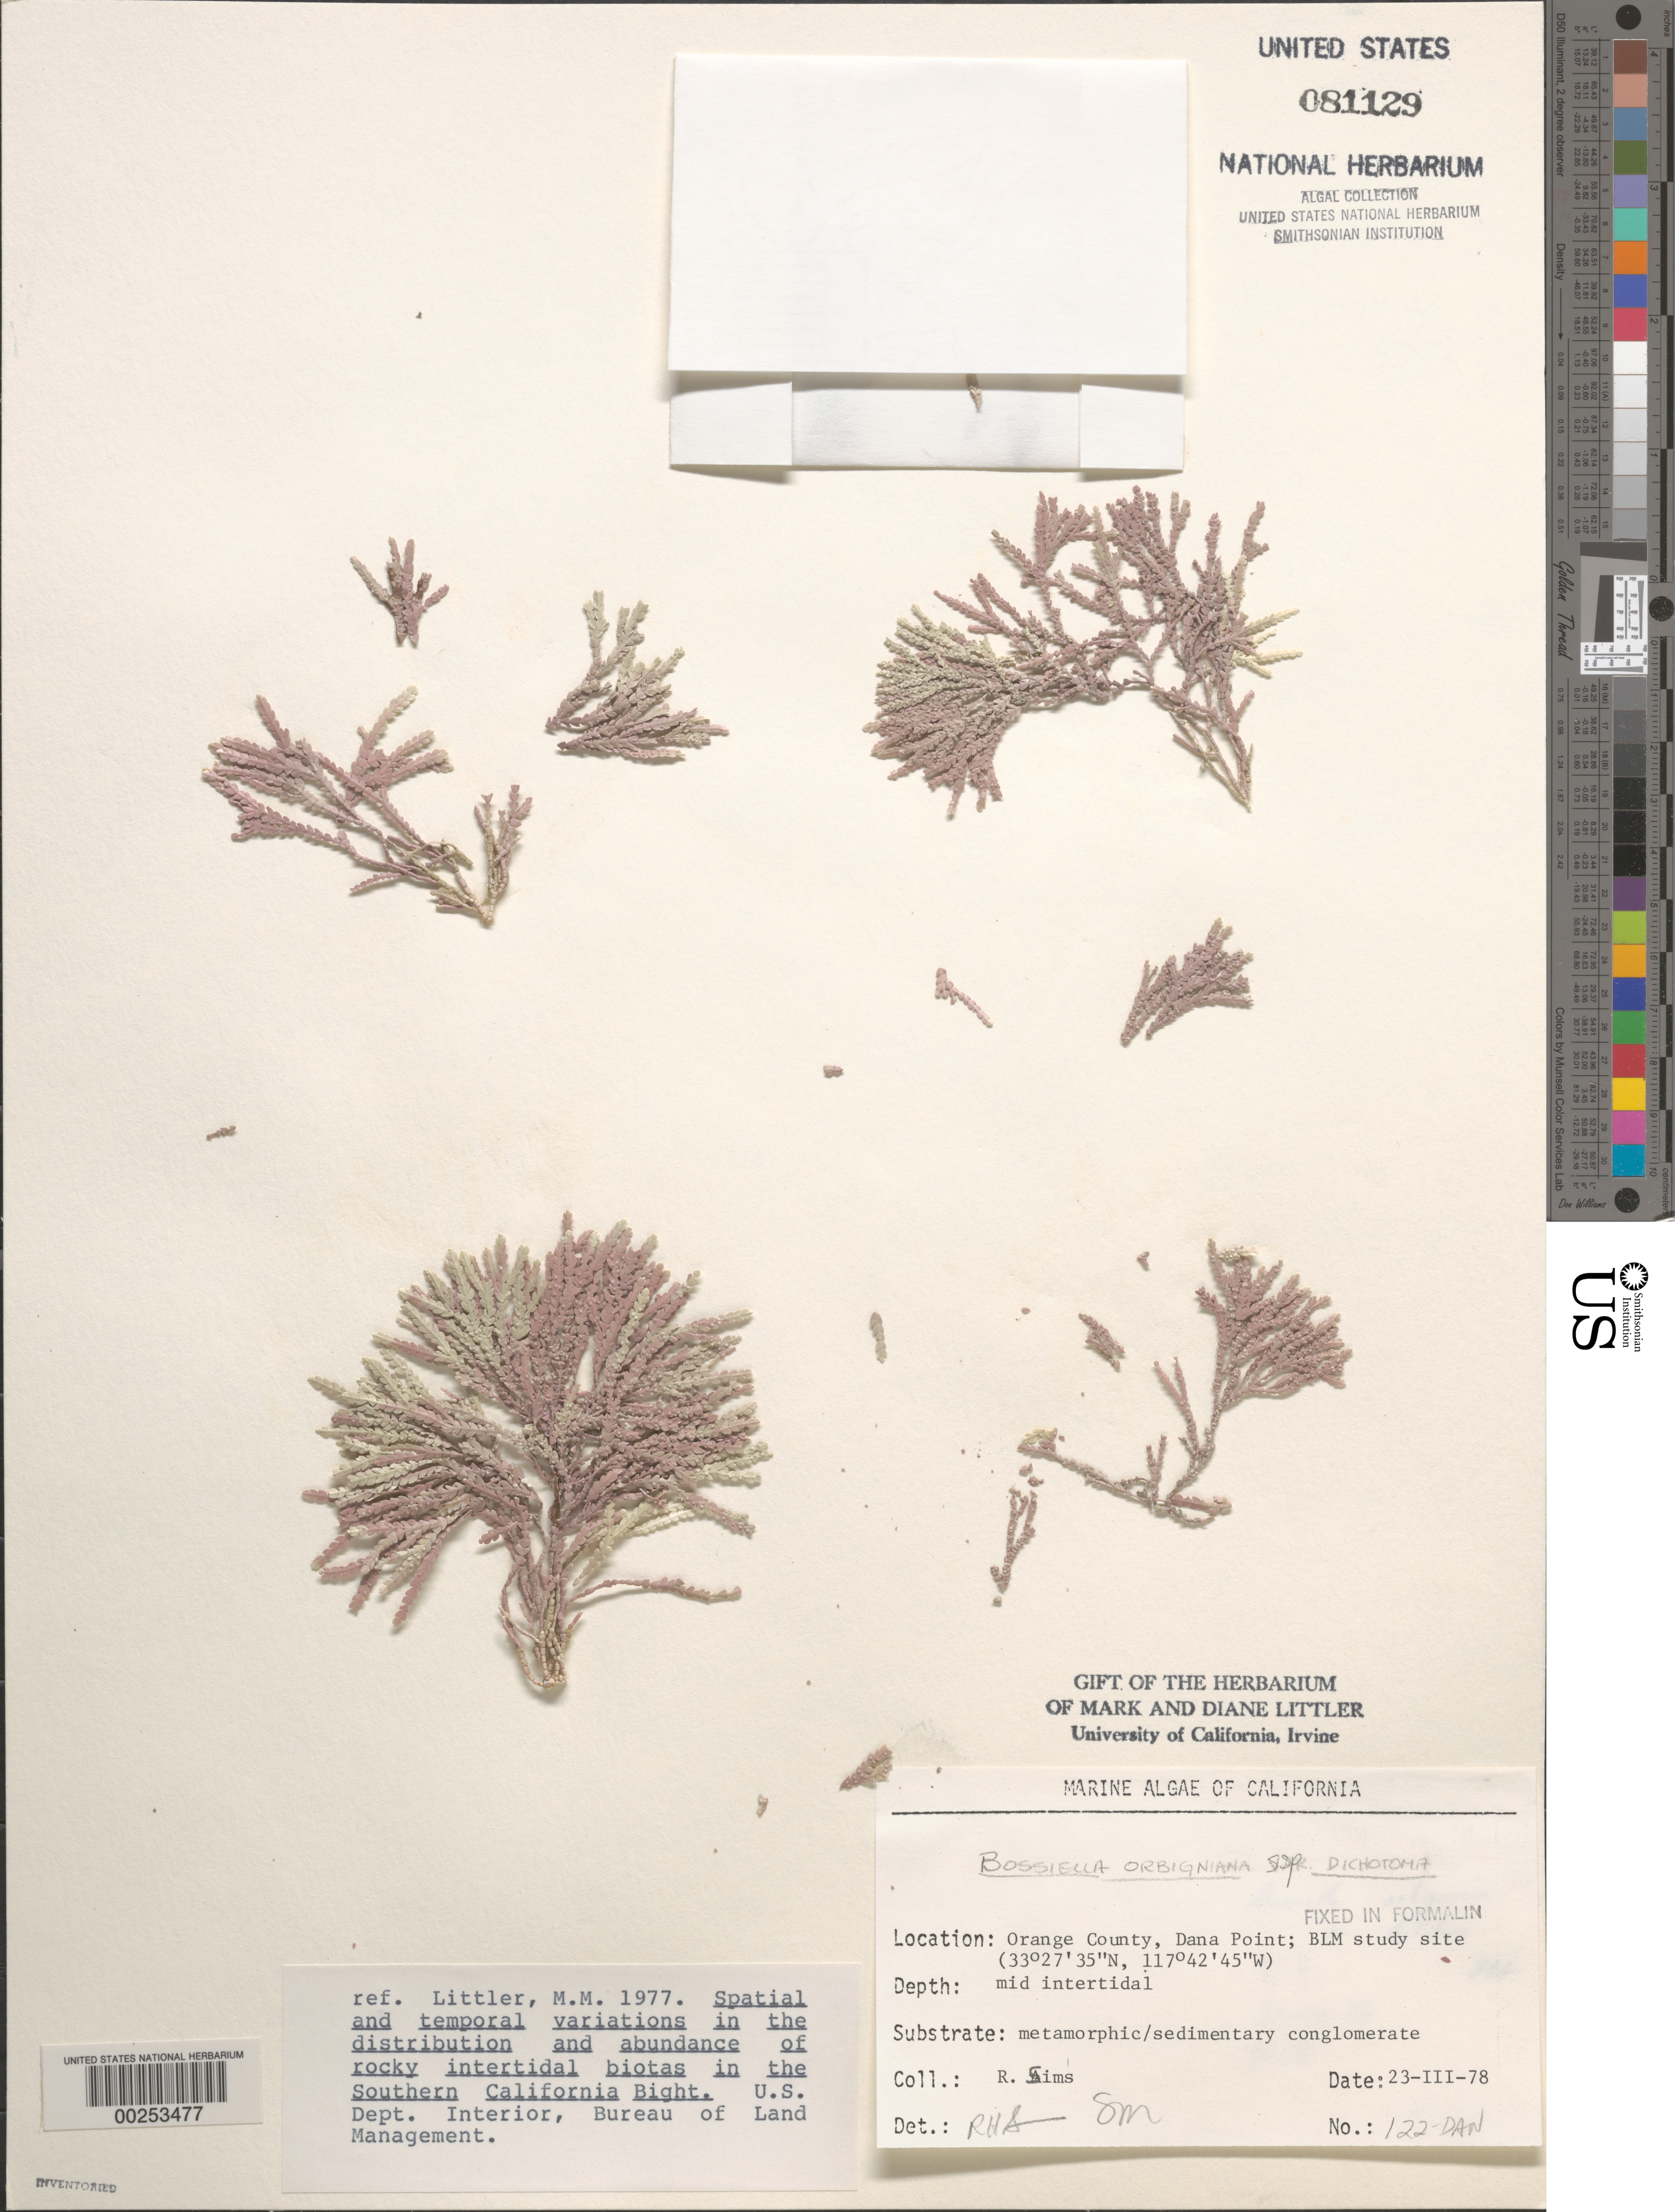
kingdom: Plantae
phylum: Rhodophyta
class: Florideophyceae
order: Corallinales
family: Corallinaceae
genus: Bossiella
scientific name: Bossiella orbigniana subsp. dichotoma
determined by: Sims, Robert H.; Murray, S. N.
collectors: R. H. Sims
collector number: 122-DAN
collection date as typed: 23 Mar 1978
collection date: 1978-03-23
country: United States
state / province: California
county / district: Orange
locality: Dana Point, 1 km north of marina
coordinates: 33 27'35"N, 117 42'45"W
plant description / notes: BLM-SOCALBIGHT Rocky Intertidal Survey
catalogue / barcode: US 81129